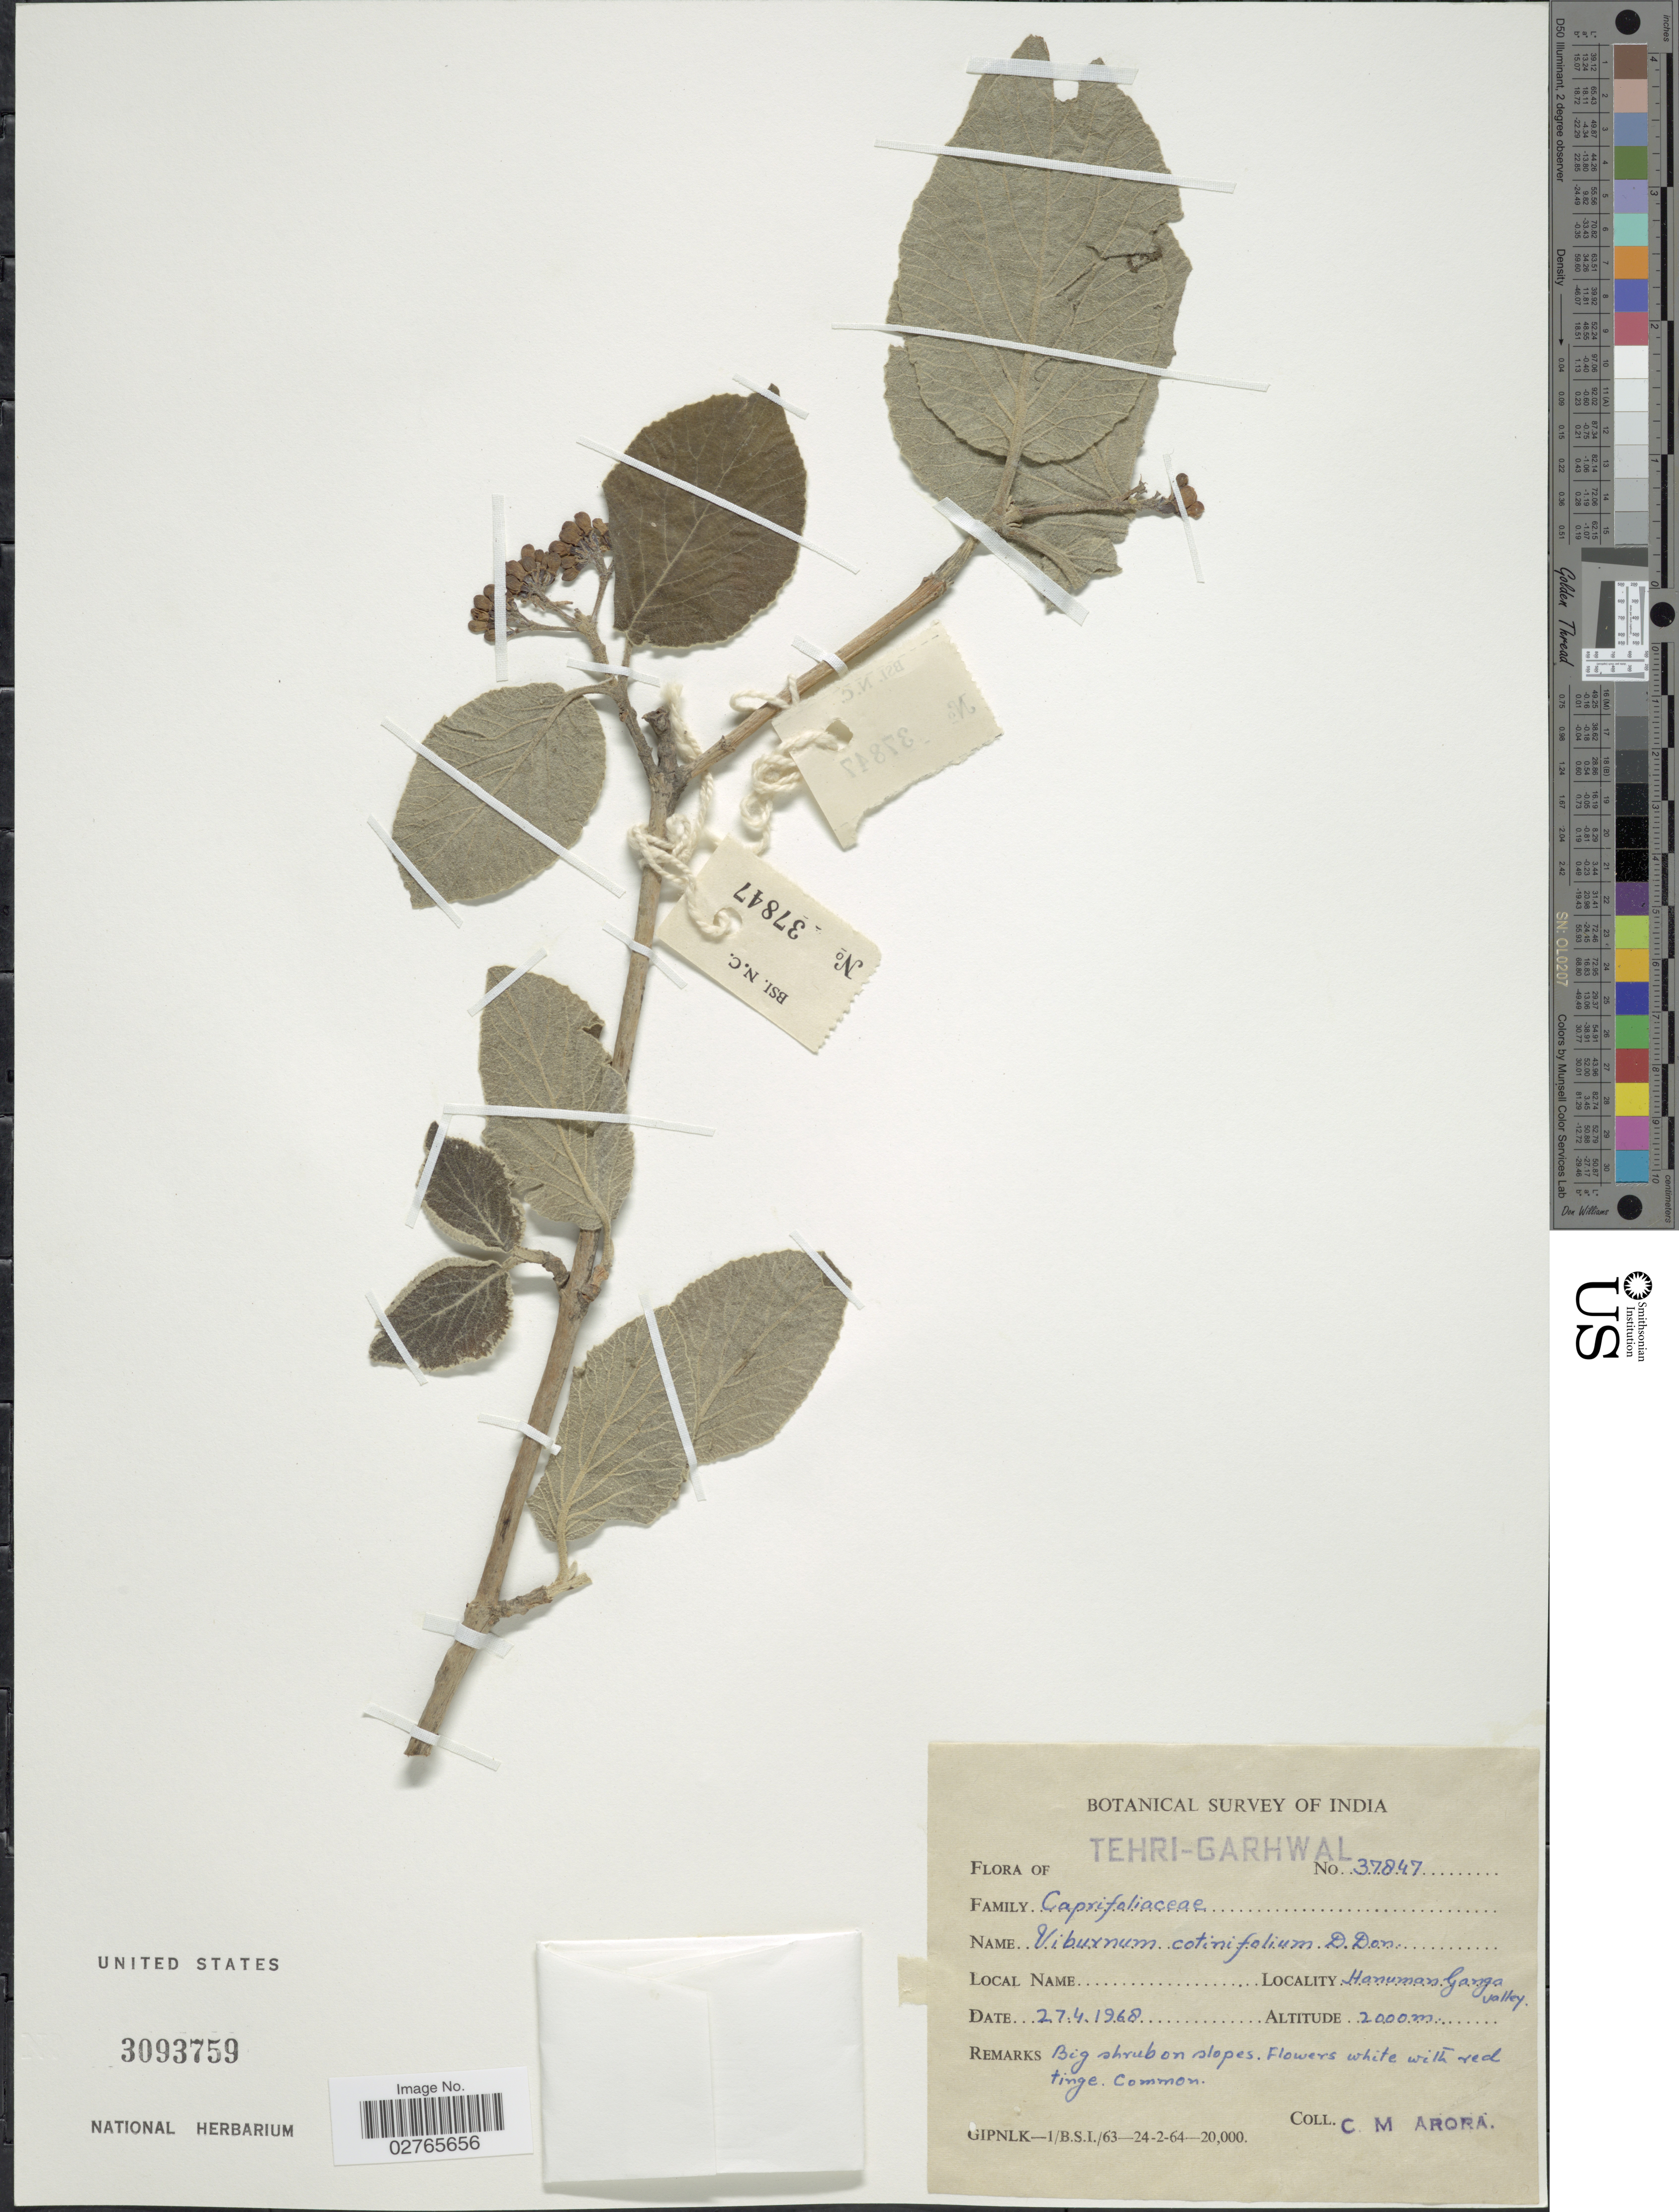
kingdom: Plantae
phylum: Tracheophyta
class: Magnoliopsida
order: Dipsacales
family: Viburnaceae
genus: Viburnum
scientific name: Viburnum cotinifolium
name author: D. Don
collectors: C. Arora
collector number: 37847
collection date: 1968-04-27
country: India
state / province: Uttarakhand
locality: Tehri-Garhwal. Hanuman Ganga valley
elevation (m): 2000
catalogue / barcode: US 3093759